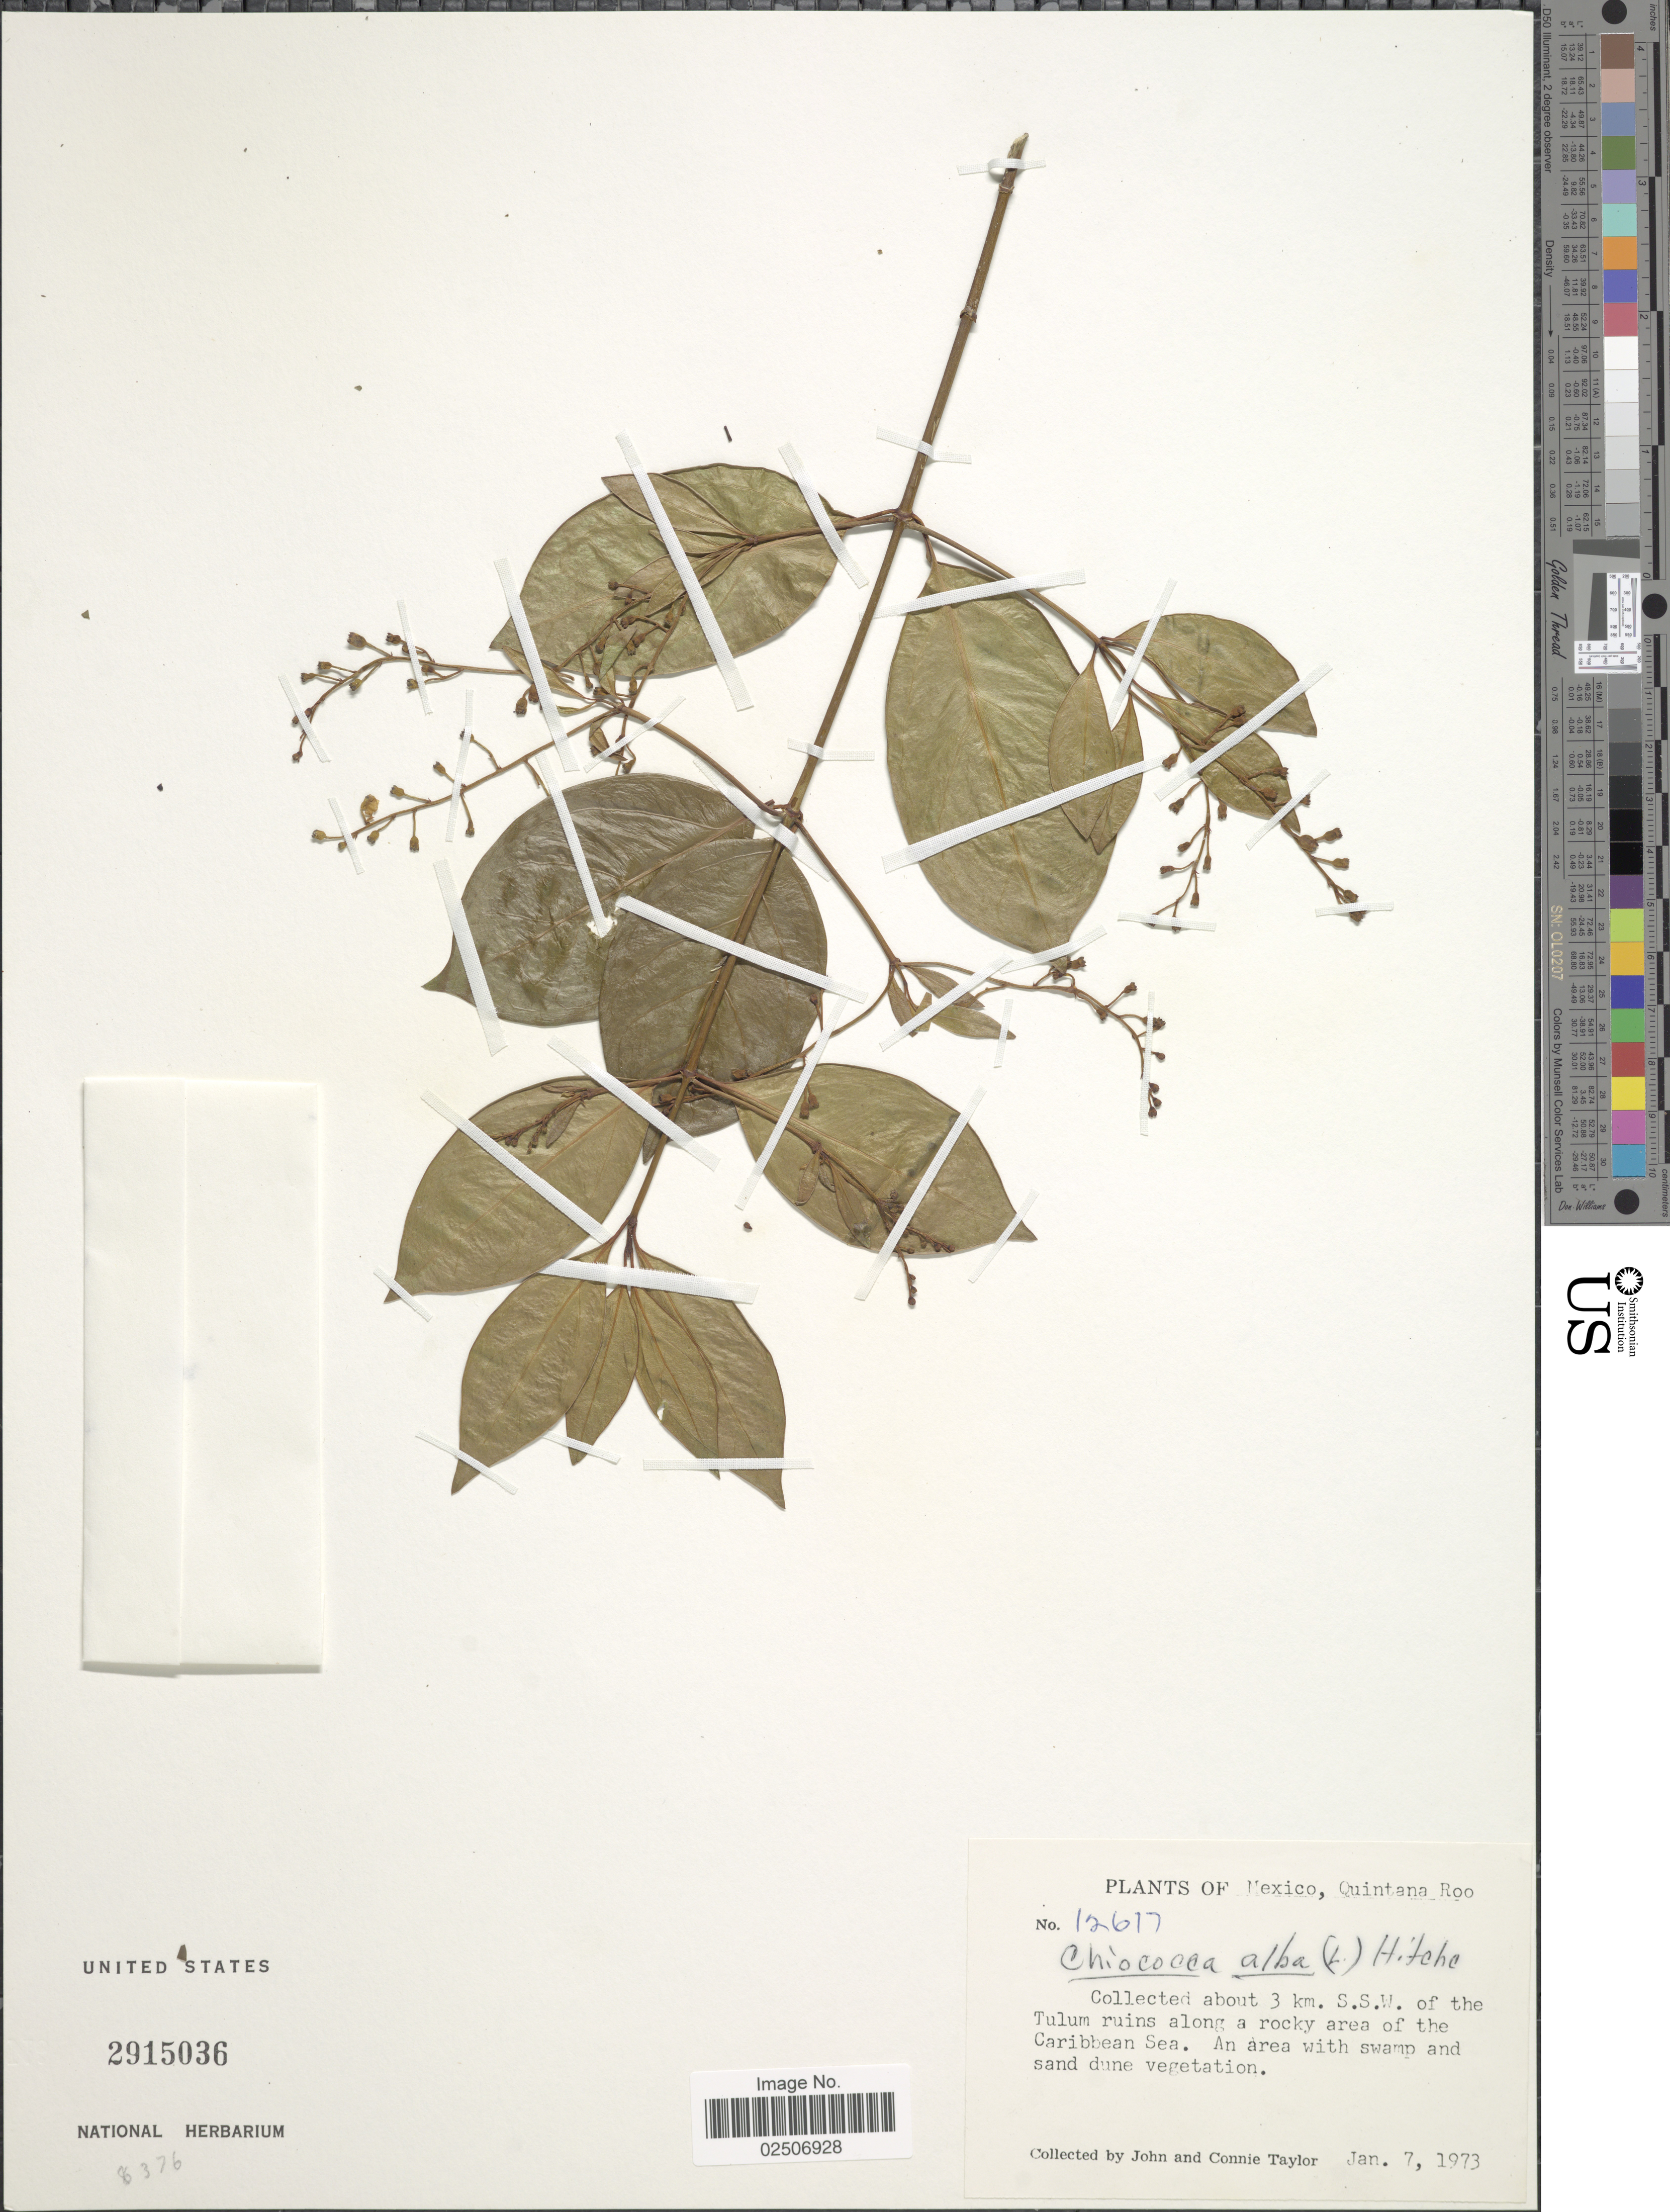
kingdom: Plantae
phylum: Tracheophyta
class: Magnoliopsida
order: Gentianales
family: Rubiaceae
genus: Chiococca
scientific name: Chiococca alba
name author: (L.) Hitchc.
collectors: J. Taylor & C. Taylor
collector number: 12617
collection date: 1973-01-07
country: Mexico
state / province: Quintana Roo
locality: About 3 km. S.S.W. of the Tulum ruins along a rocky area of the Caribbean Sea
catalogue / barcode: US 2915036